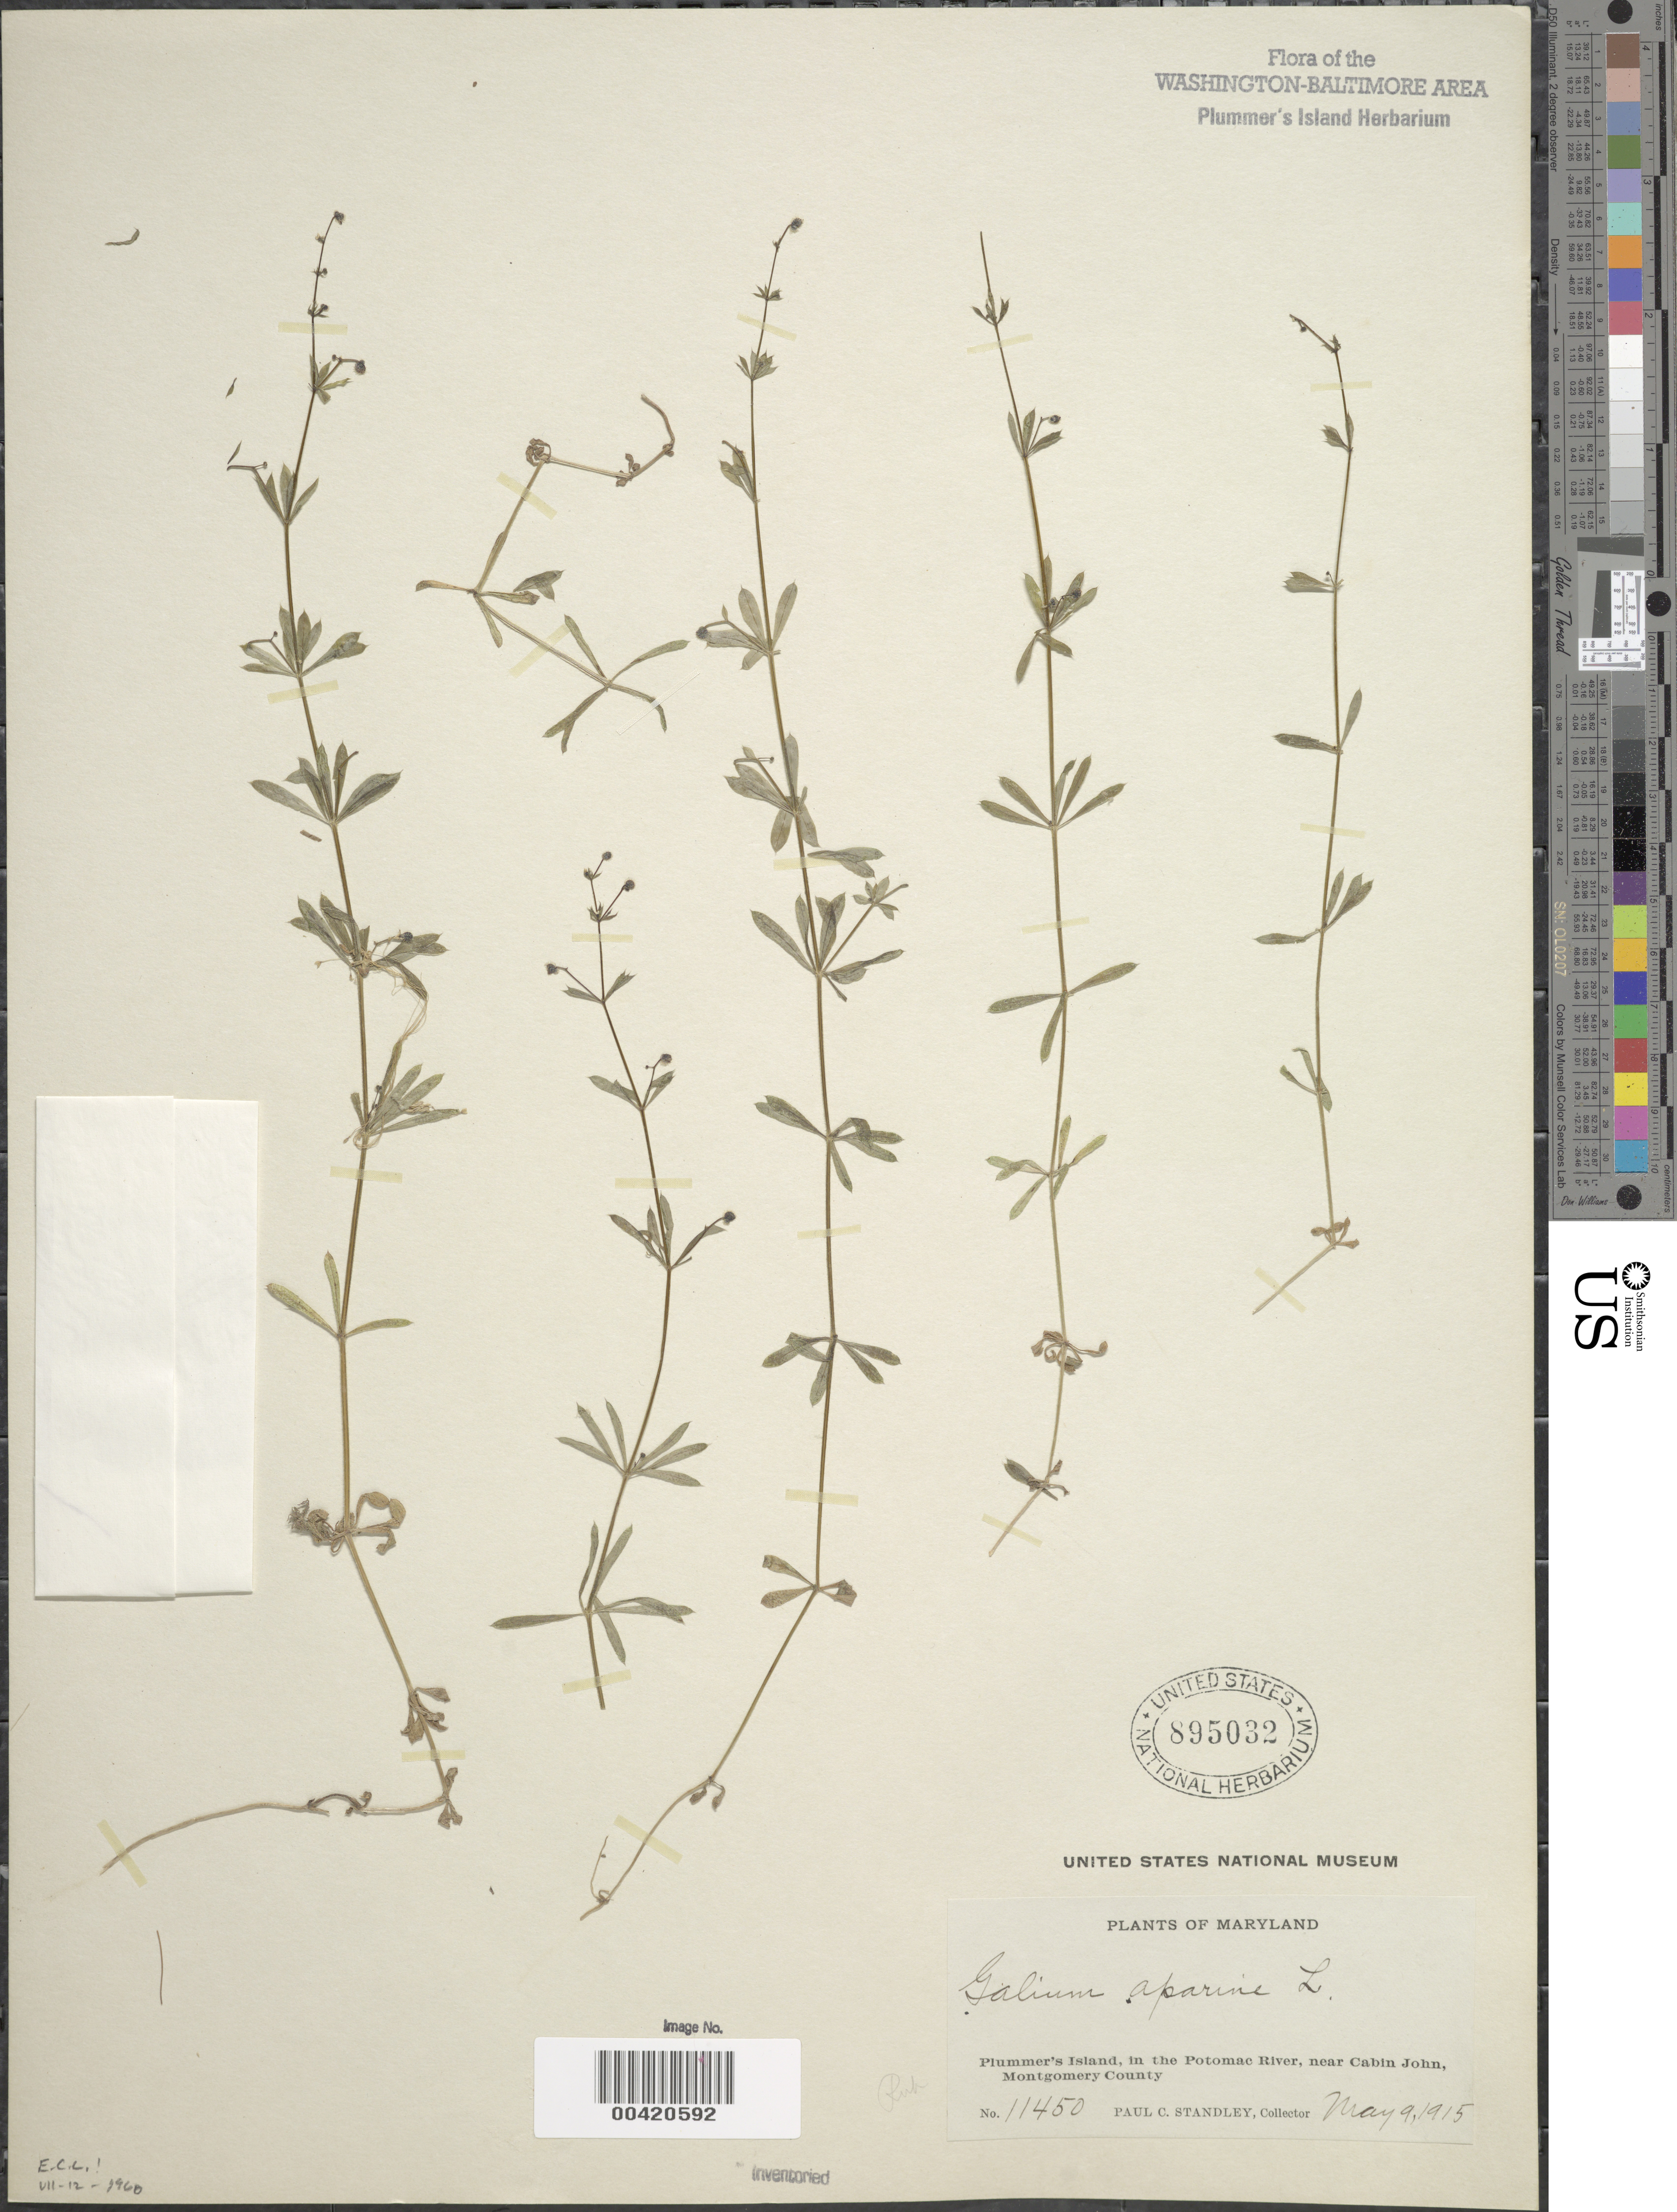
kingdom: Plantae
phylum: Tracheophyta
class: Magnoliopsida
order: Gentianales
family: Rubiaceae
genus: Galium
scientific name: Galium aparine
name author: L.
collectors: P. C. Standley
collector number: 11450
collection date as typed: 09 May 1915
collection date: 1915-05-09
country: United States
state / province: Maryland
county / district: Montgomery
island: Plummers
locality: Plummer's Island C. & O. Canal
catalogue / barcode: US 895032